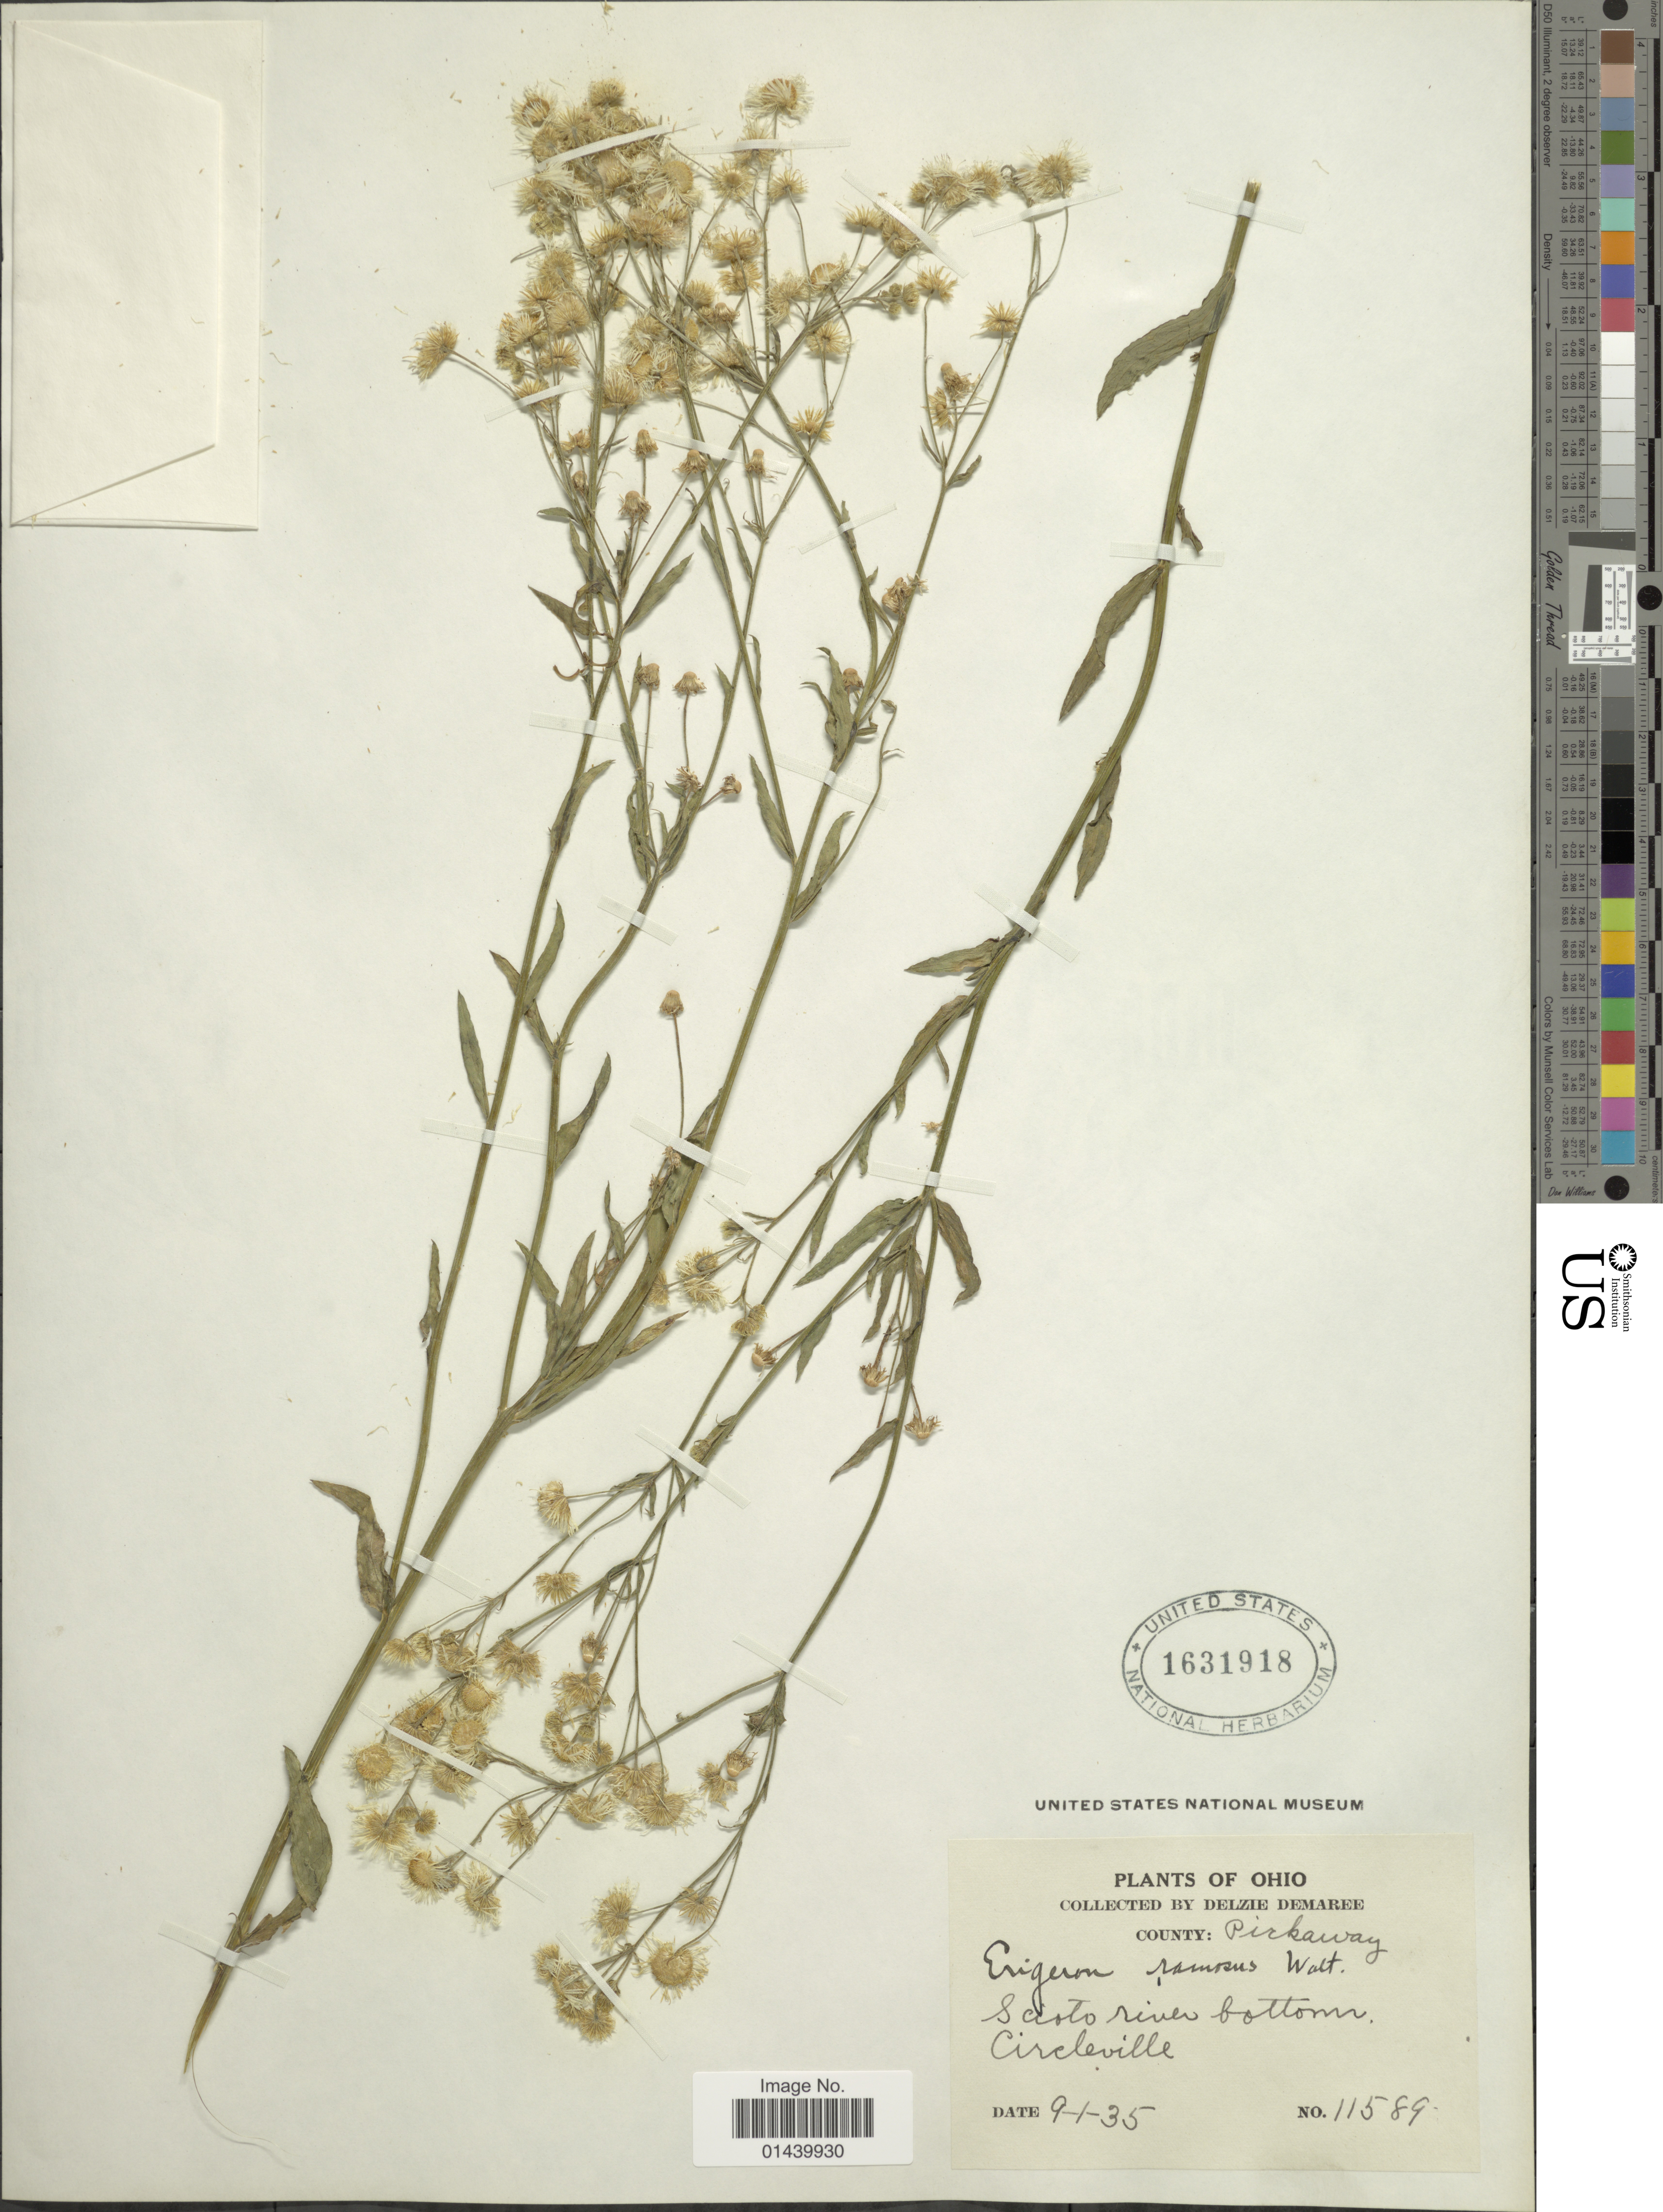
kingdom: Plantae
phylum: Tracheophyta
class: Magnoliopsida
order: Asterales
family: Asteraceae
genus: Erigeron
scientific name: Erigeron strigosus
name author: Muhl. ex Willd.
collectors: D. Demaree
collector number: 11589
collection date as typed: Transcribed d/m/y: 9/1/35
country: United States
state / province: Ohio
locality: County: Pirkaway. Scoto river bottoms. Circleville.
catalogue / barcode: US 1631918